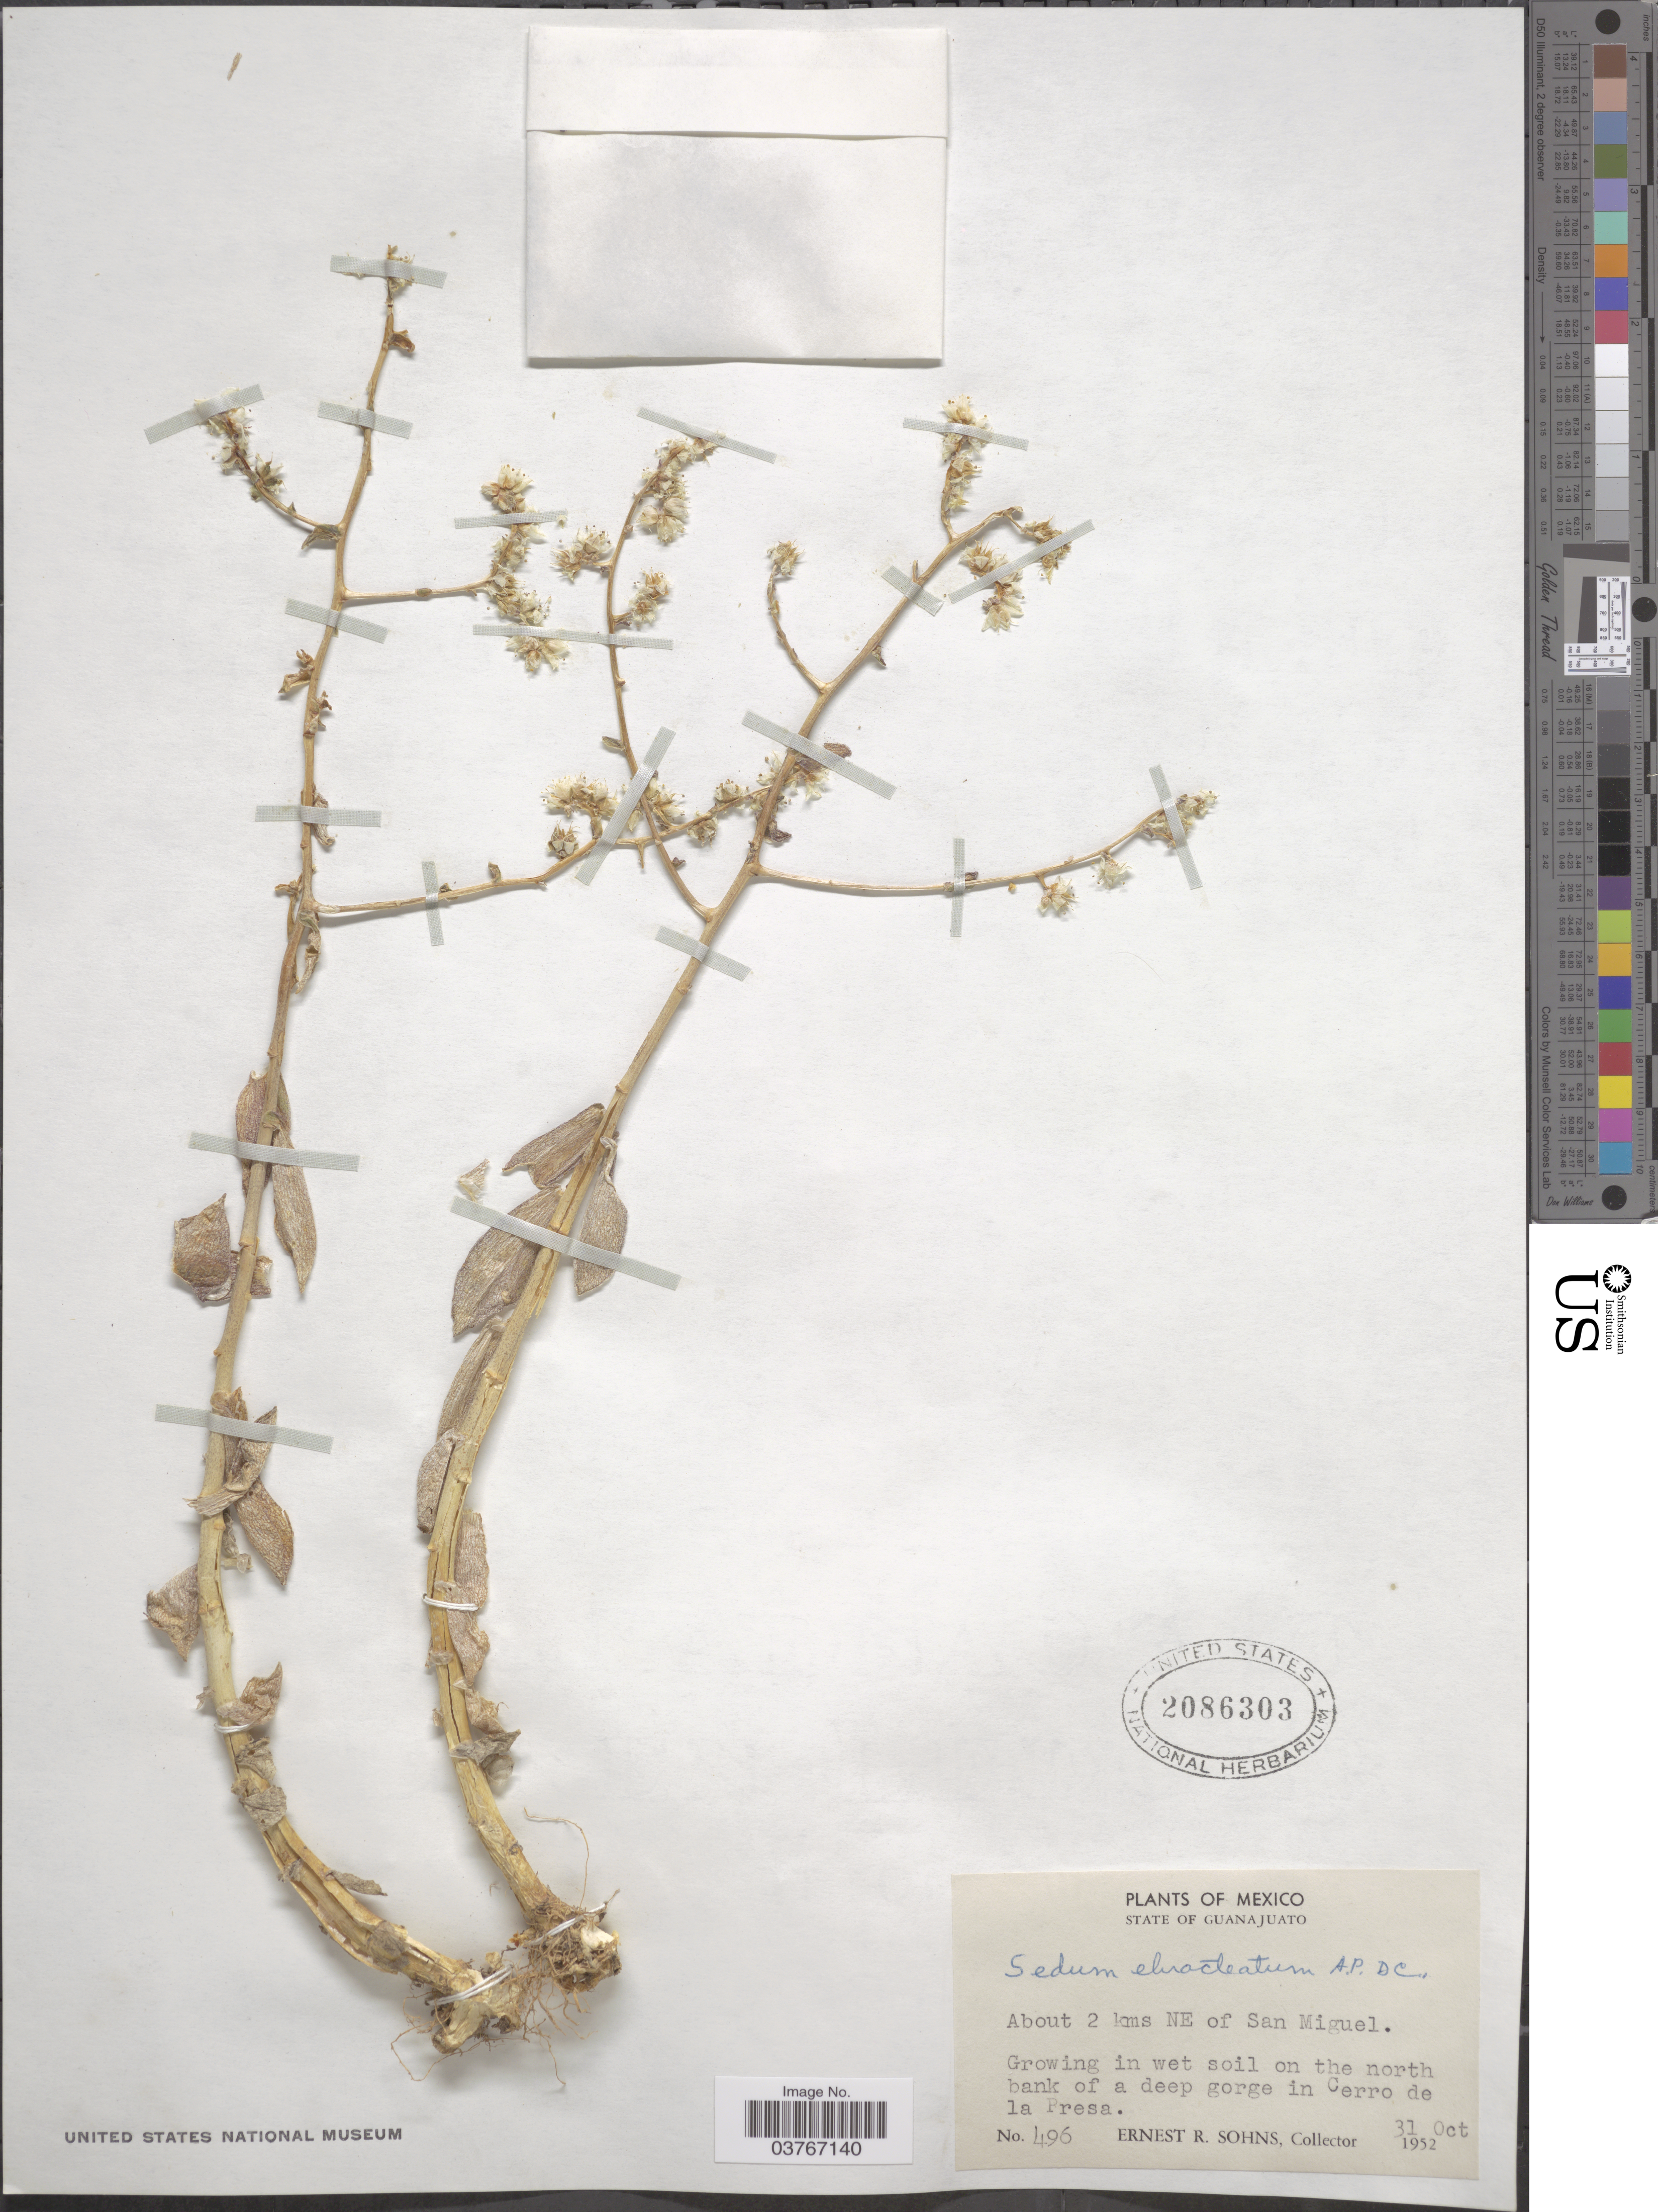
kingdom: Plantae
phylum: Tracheophyta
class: Magnoliopsida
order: Saxifragales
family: Crassulaceae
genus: Sedum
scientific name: Sedum ebracteatum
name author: Moc. & Sessé ex DC.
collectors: E. R. Sohns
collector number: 496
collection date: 1952-10-31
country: Mexico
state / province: Guanajuato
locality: About 2 kms NE of San Miguel. Growing in wet soil on the north bank of a deep gorge in Cerro de la Presa.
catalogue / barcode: US 2086303